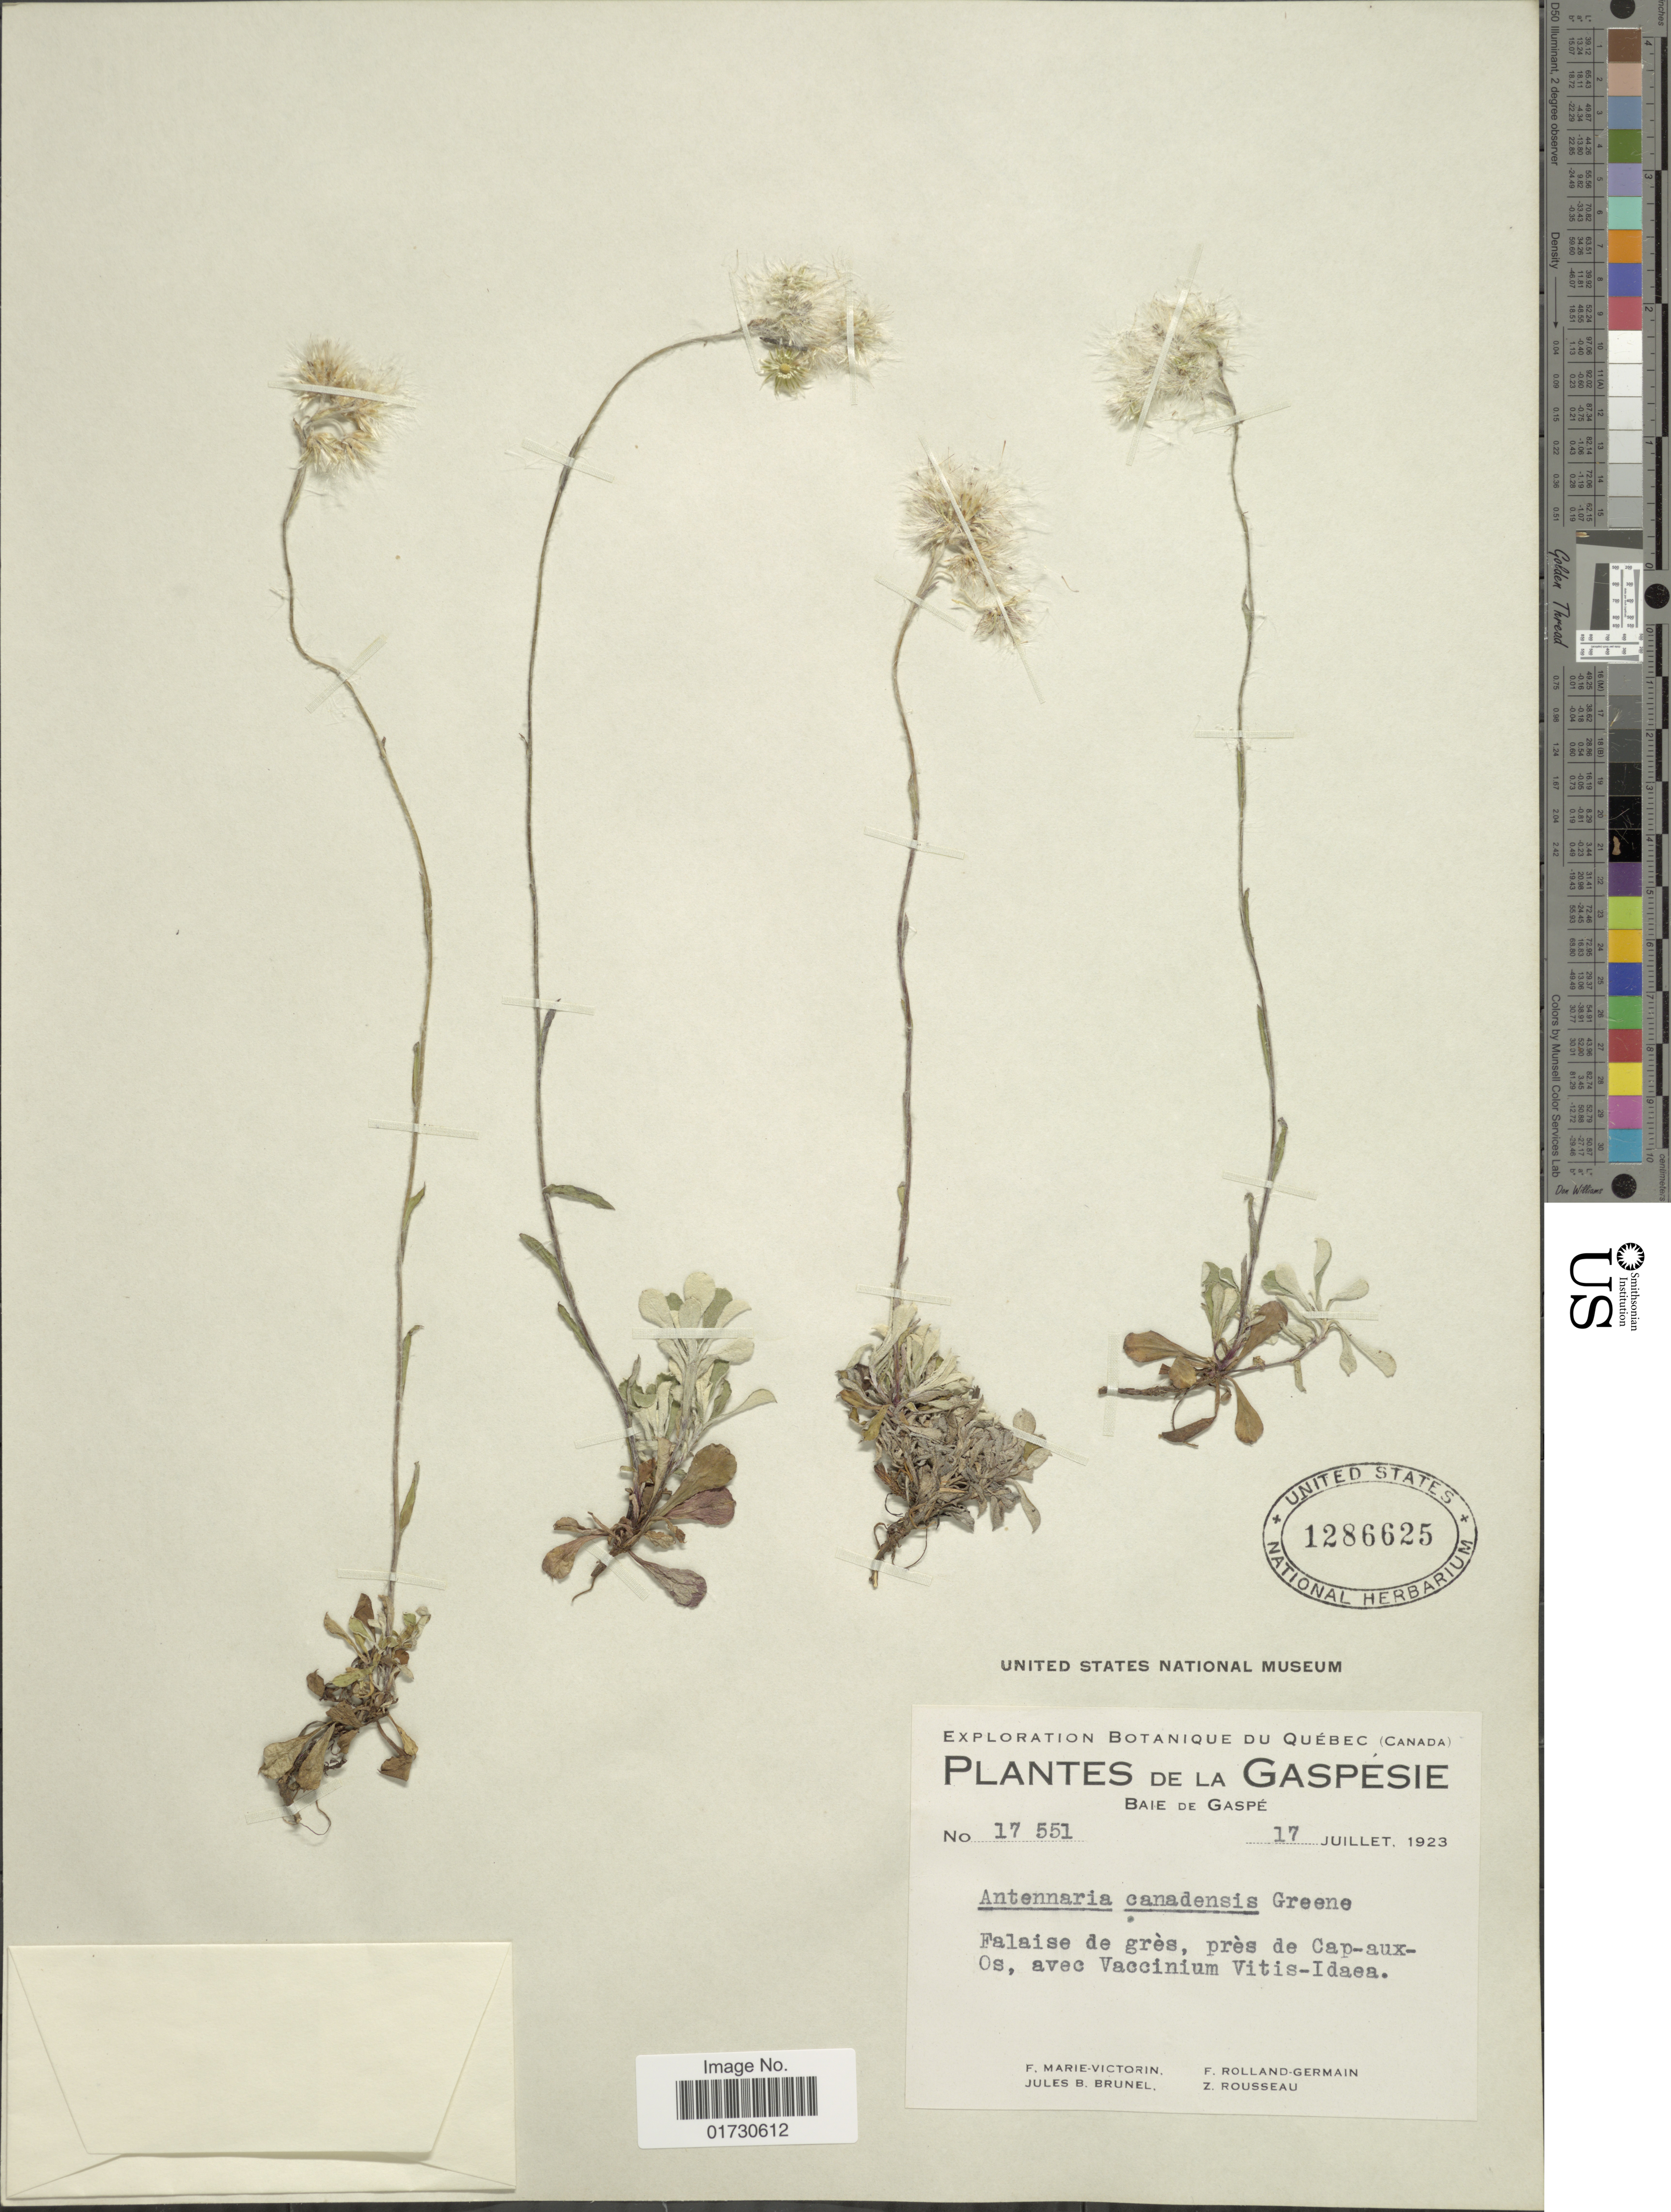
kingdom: Plantae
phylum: Tracheophyta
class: Magnoliopsida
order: Asterales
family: Asteraceae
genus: Antennaria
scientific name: Antennaria canadensis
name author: Greene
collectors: F. Marie-Victorin, J. Brunel, Rolland-Germain & Z. Rousseau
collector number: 17551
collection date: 1923-07-17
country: Canada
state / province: Quebec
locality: De La Gaspesie, Baie de Gaspe, Falaise de gres, pres de Cap-aux-Os, avec Vaccinium Vitis-Idaea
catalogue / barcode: US 1286625